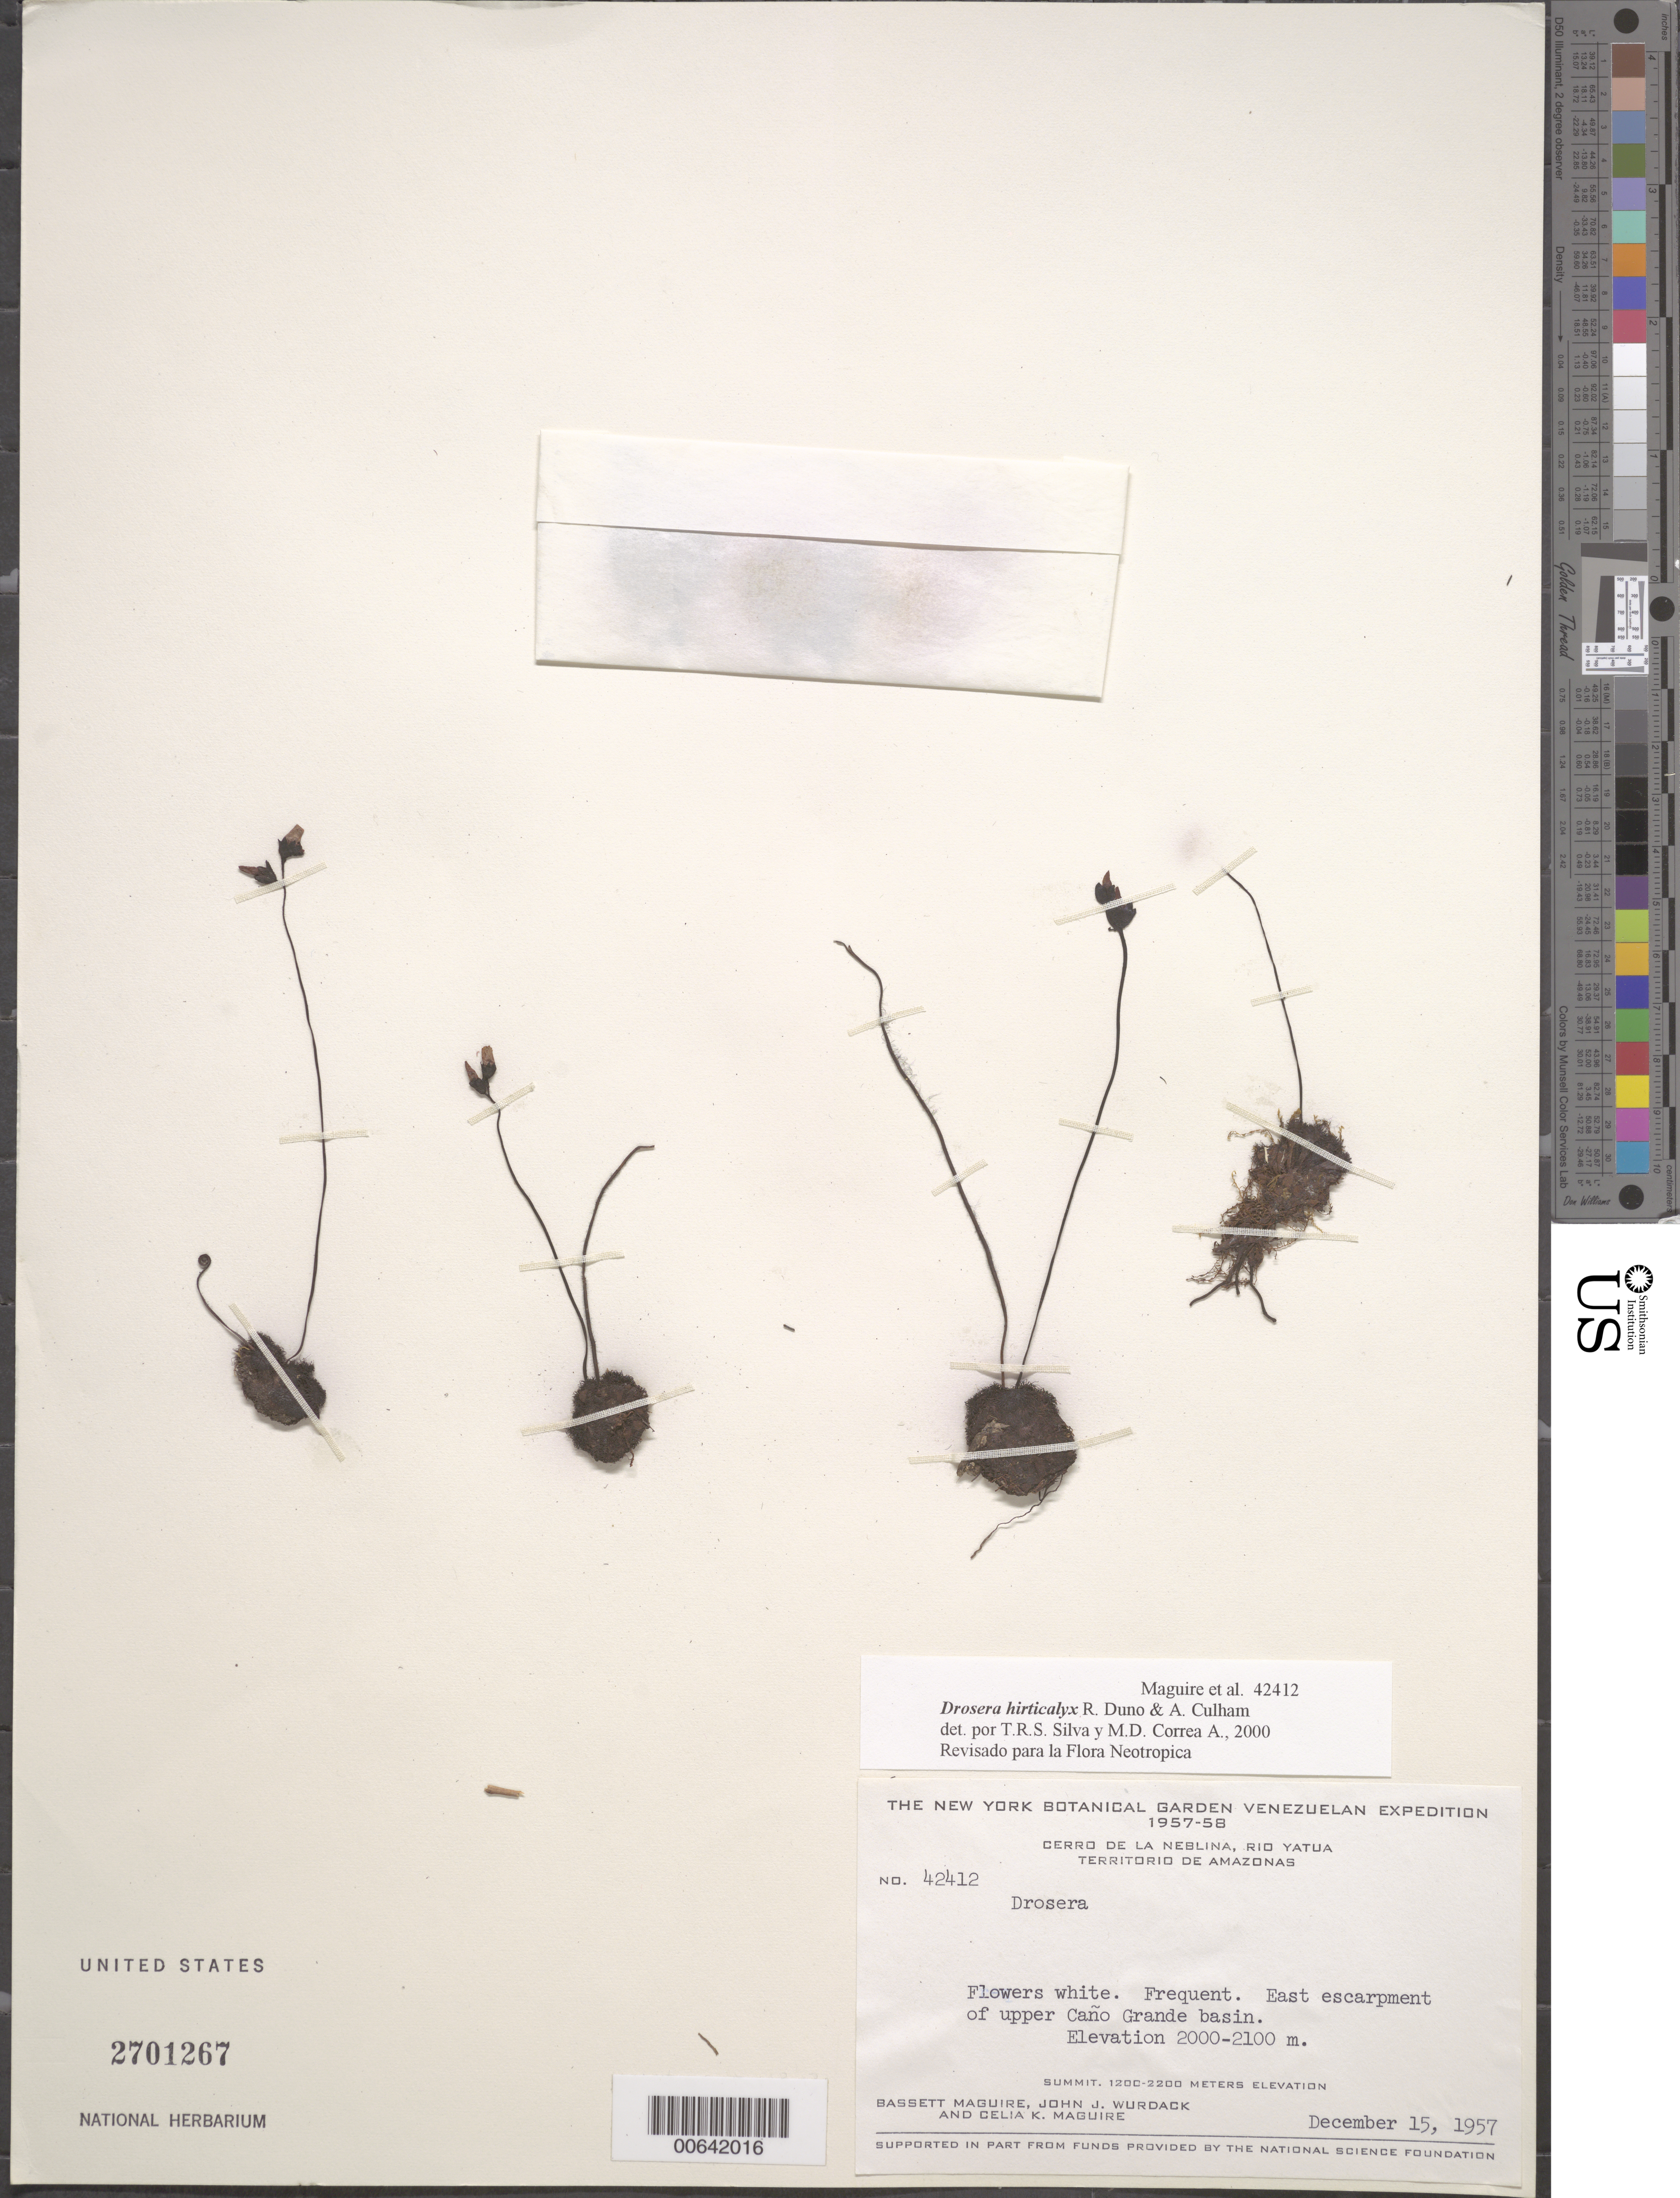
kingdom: Plantae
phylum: Tracheophyta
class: Magnoliopsida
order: Caryophyllales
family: Droseraceae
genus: Drosera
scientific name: Drosera hirticalyx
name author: Duno & Culham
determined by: Silva, T. R. S. & Correa A. , M. D.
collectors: B. Maguire, J. J. Wurdack & C. K. Maguire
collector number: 42412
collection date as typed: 15 Dec 1957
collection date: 1957-12-15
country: Venezuela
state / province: Amazonas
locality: East escarpment of upper Caño Grande basin. Cerro de la Neblina, Rio Yatua.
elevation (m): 2000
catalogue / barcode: US 2701267